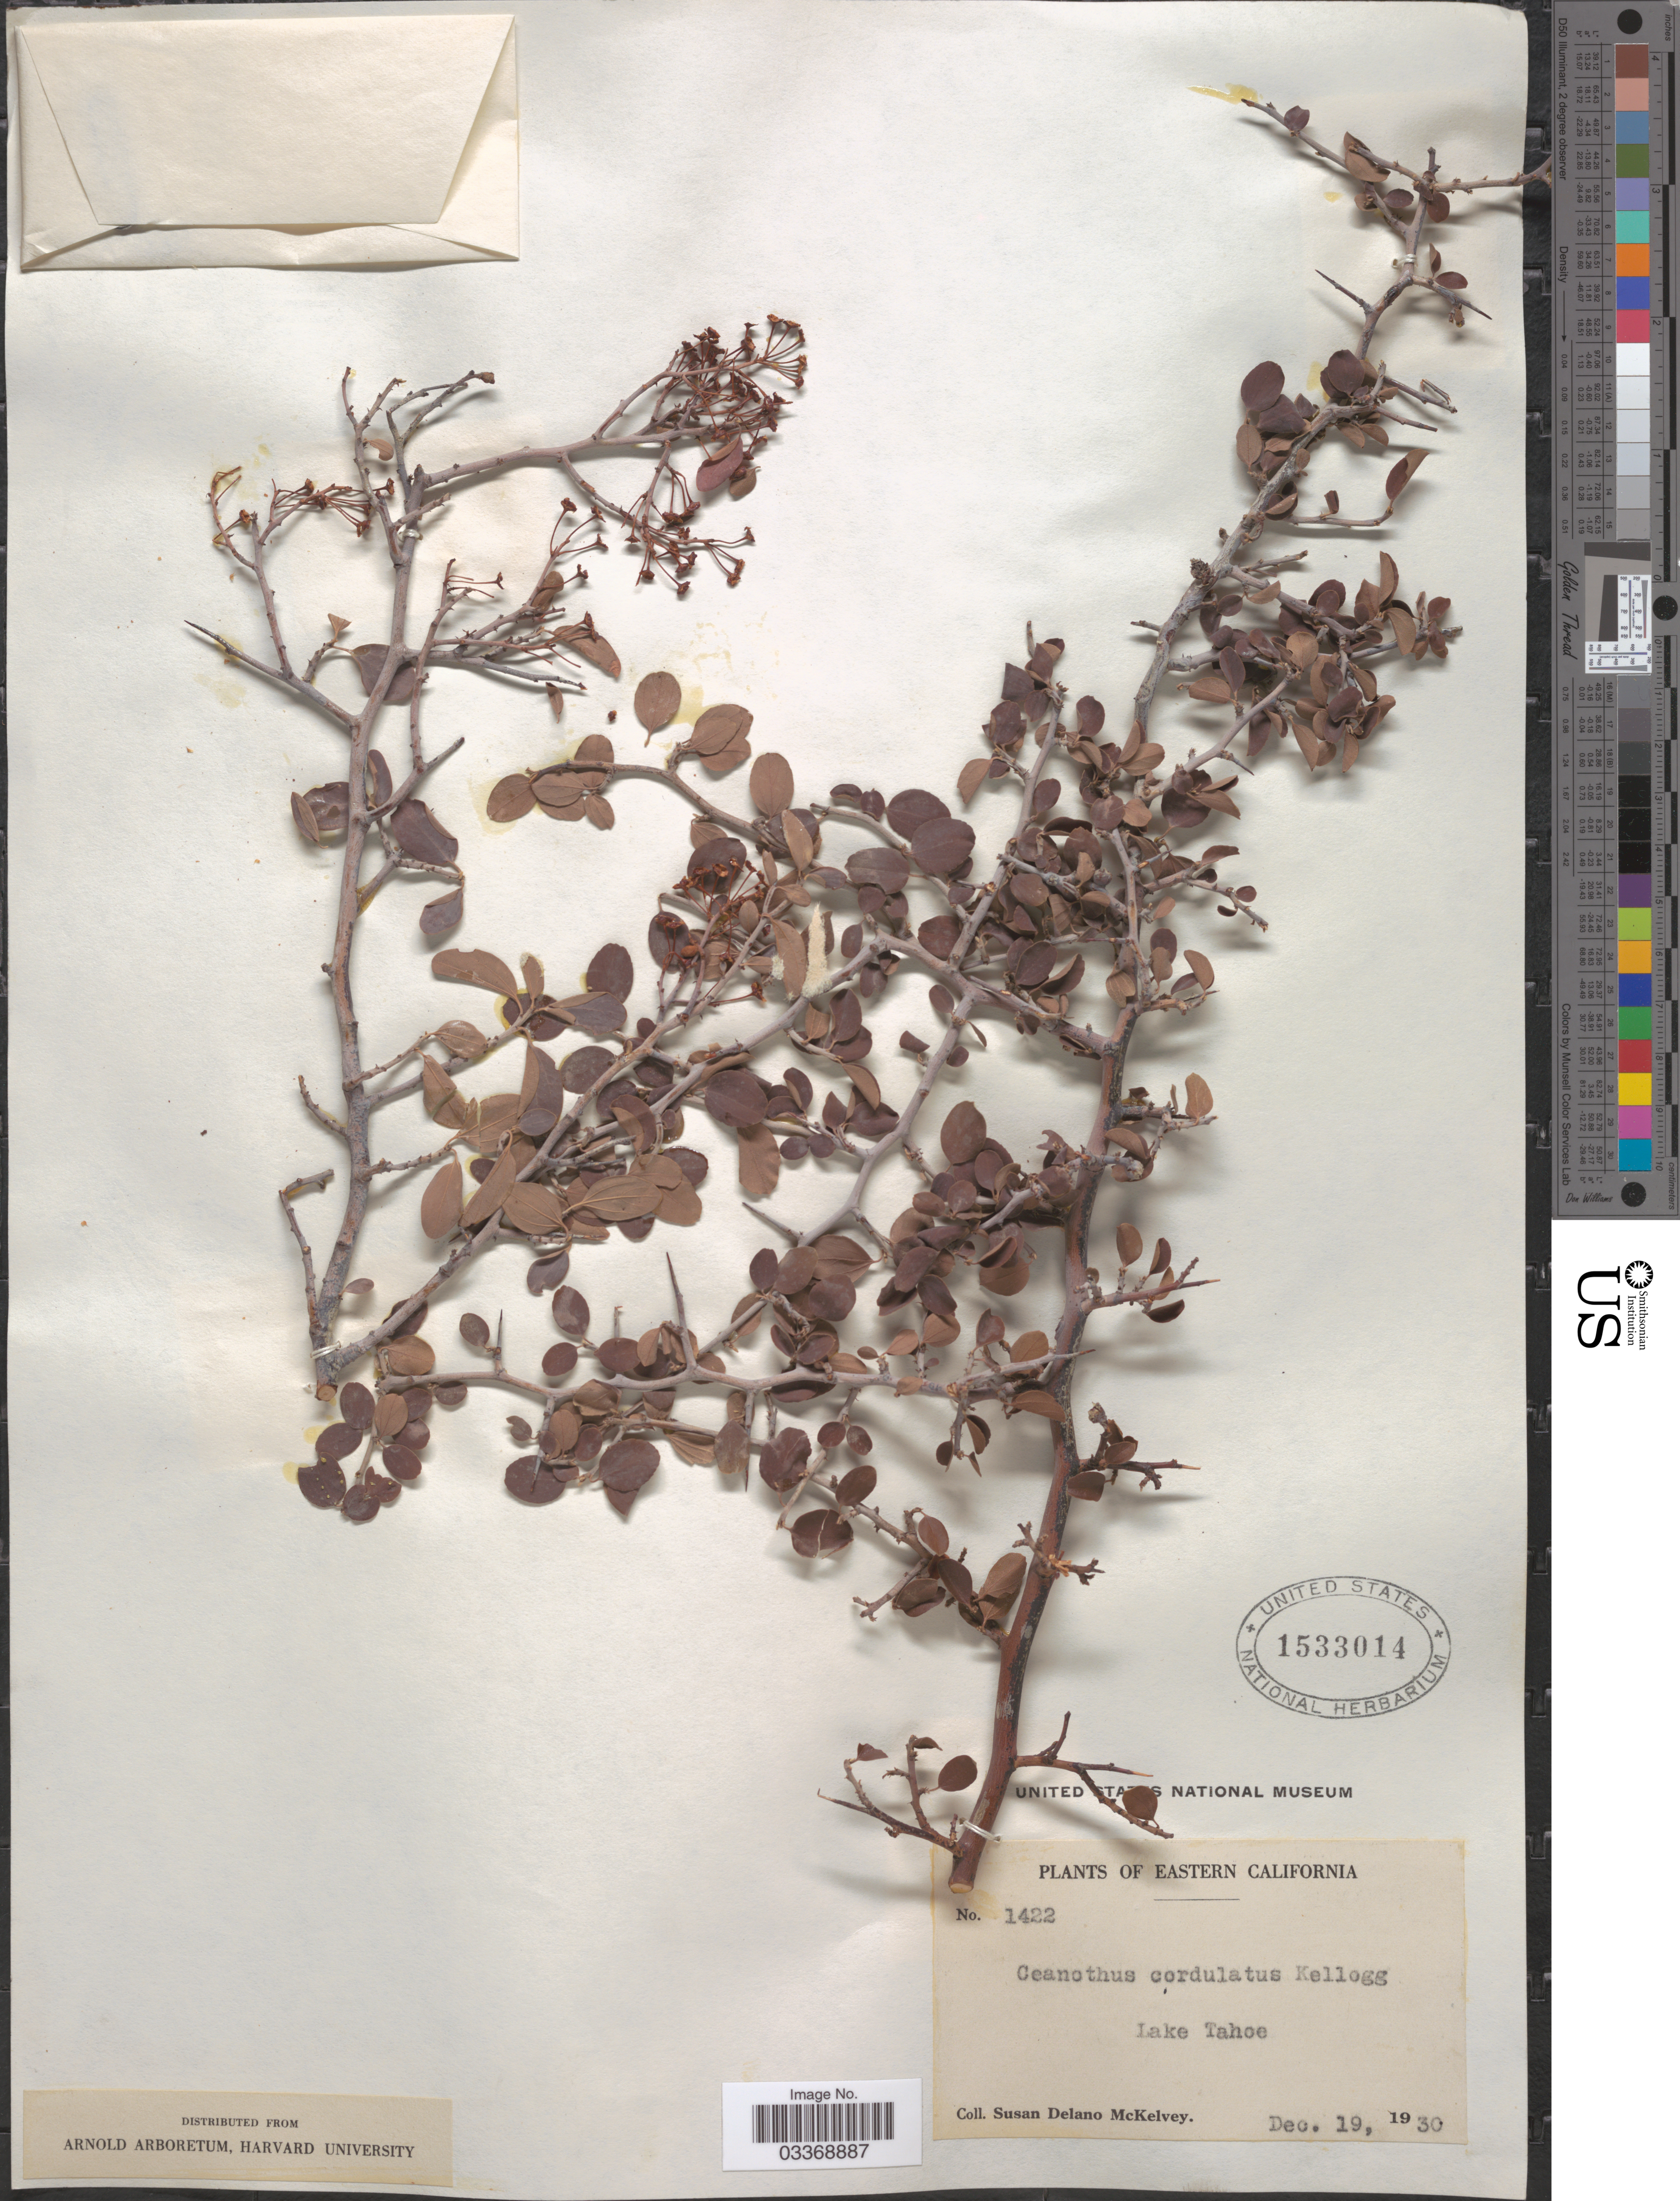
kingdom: Plantae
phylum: Tracheophyta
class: Magnoliopsida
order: Rosales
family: Rhamnaceae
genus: Ceanothus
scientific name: Ceanothus cordulatus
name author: Kellogg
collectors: S. A. McKelvey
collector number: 1422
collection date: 1930-12-19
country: United States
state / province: California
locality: Eastern California. Lake Tahoe.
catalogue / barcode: US 1533014